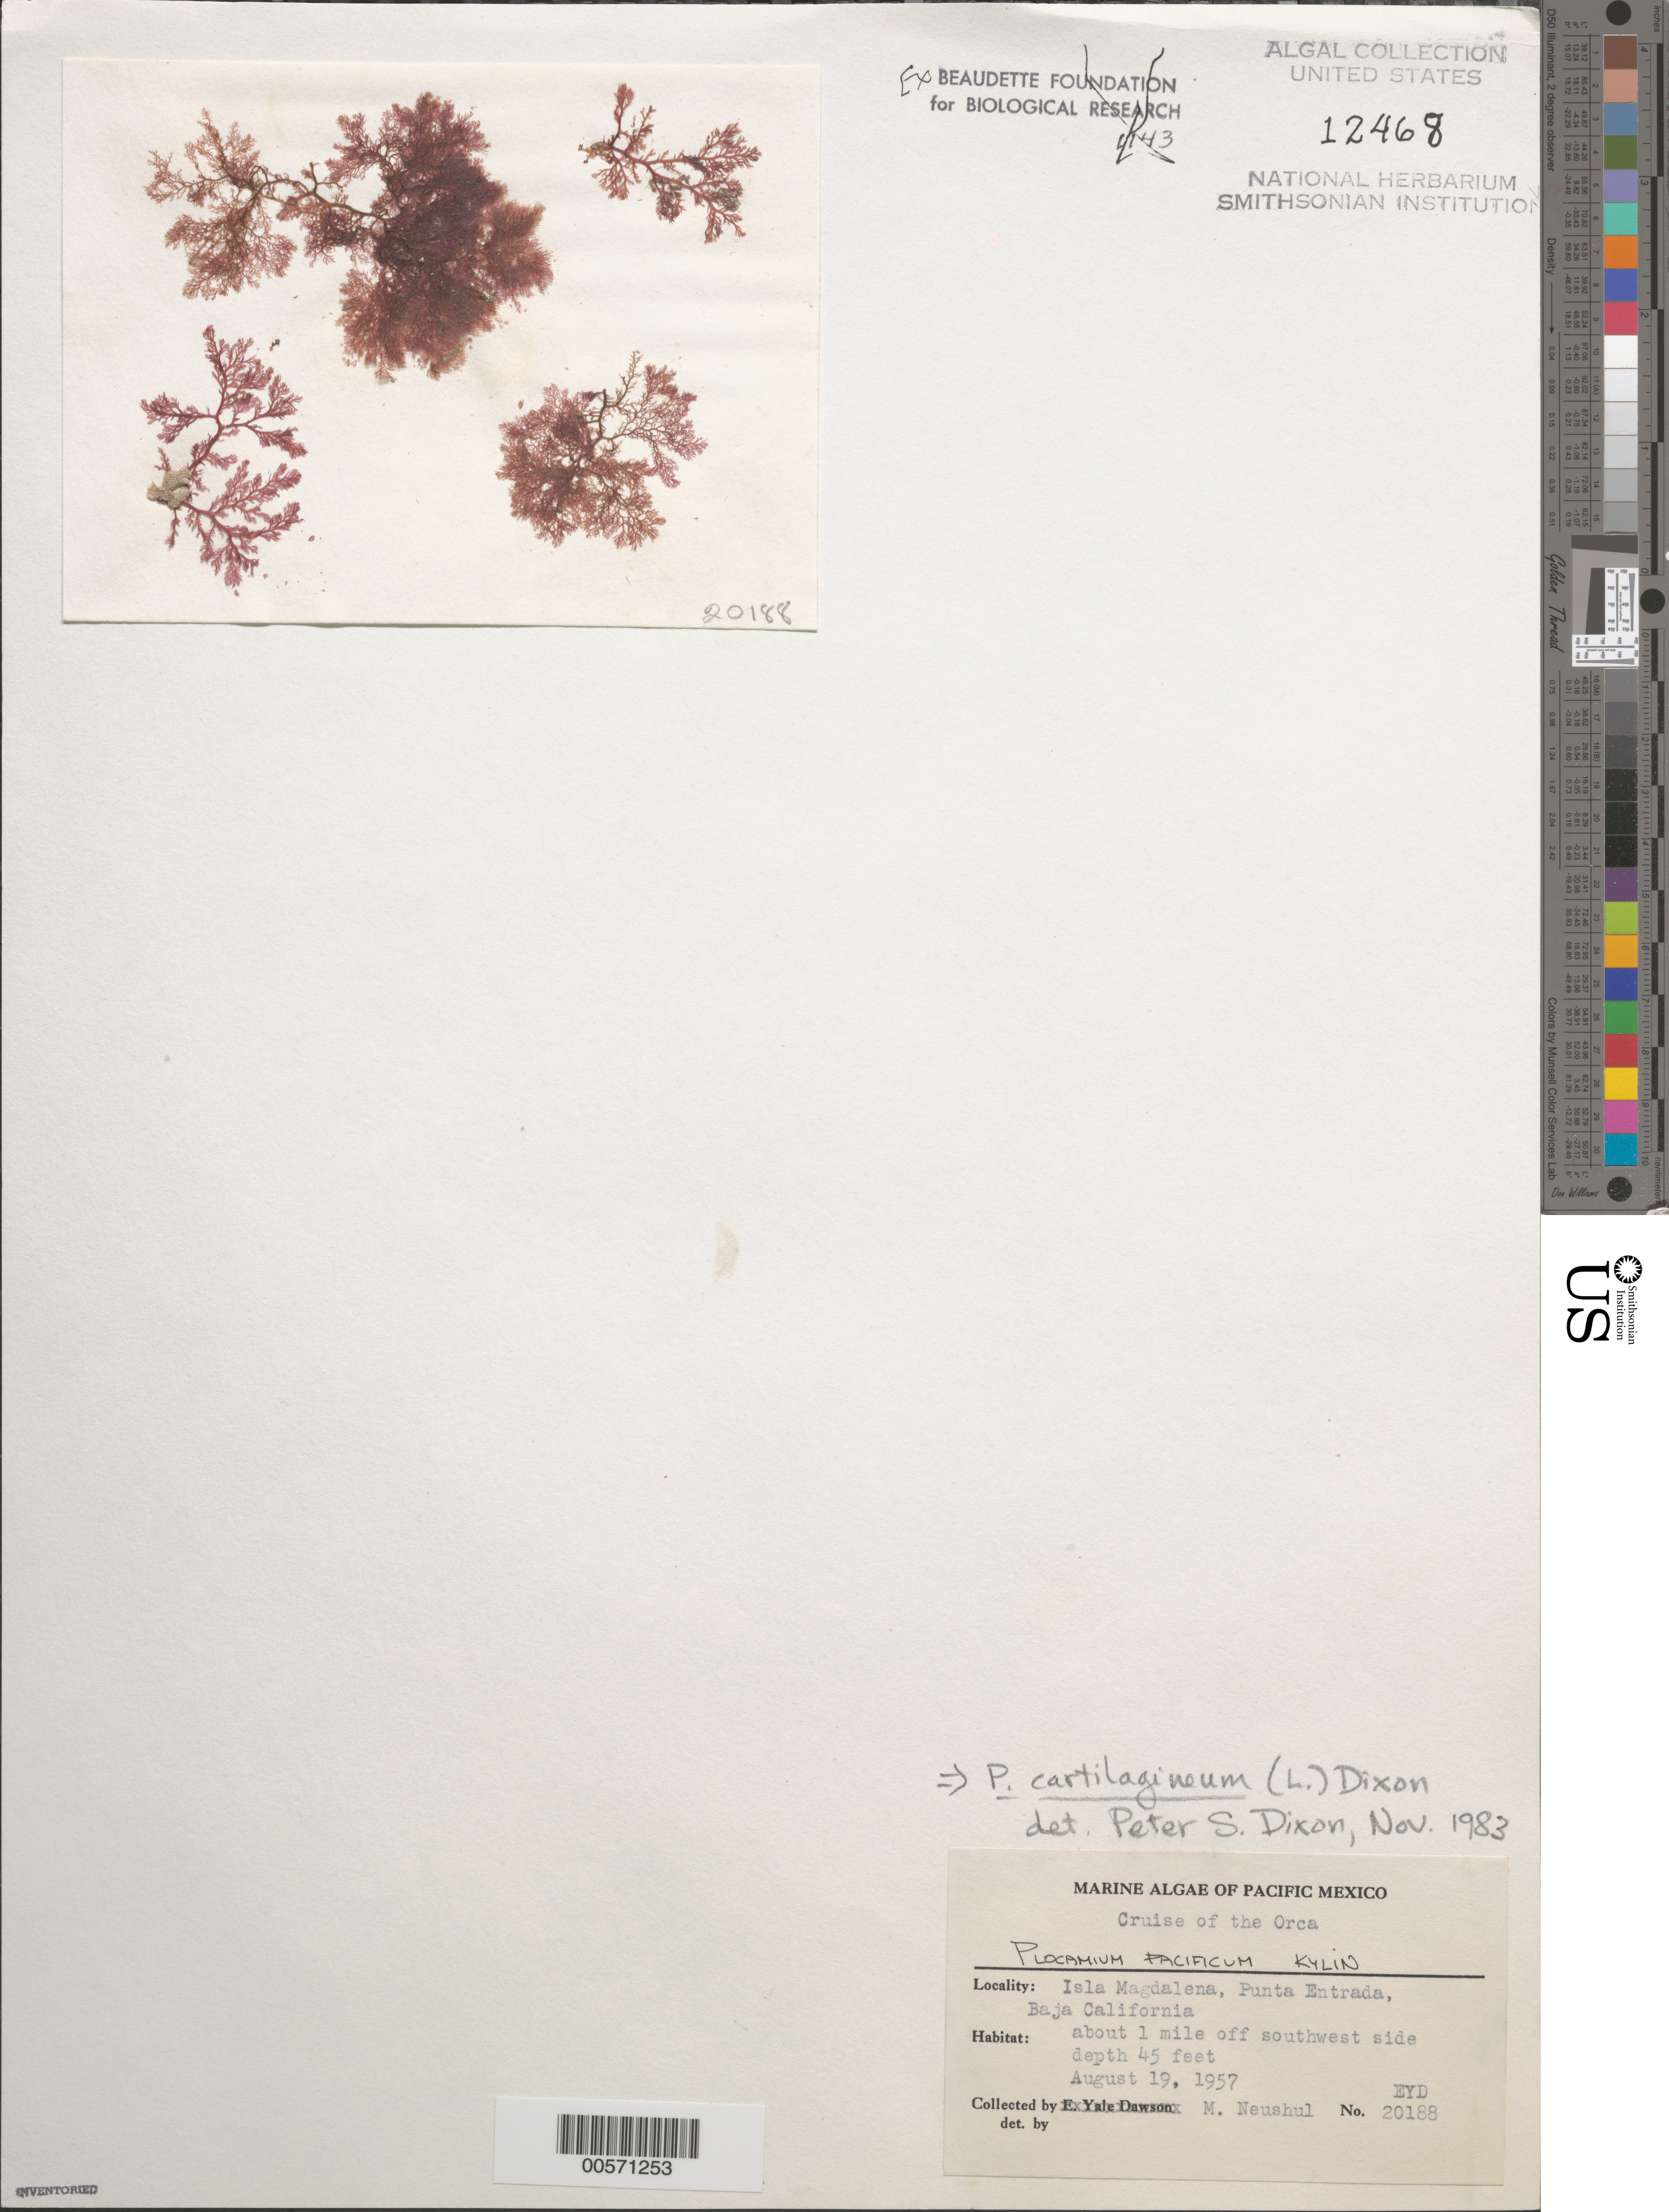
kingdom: Plantae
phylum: Rhodophyta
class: Florideophyceae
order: Plocamiales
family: Plocamiaceae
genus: Plocamium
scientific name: Plocamium cartilagineum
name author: (L.) P.S. Dixon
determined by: Dixon, P. S.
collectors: M. Neushul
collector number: EYD 20188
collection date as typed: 19 Aug 1957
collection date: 1957-08-19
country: Mexico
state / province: Baja California Sur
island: Isla Magdalena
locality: Punta Entrada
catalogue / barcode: US 12468